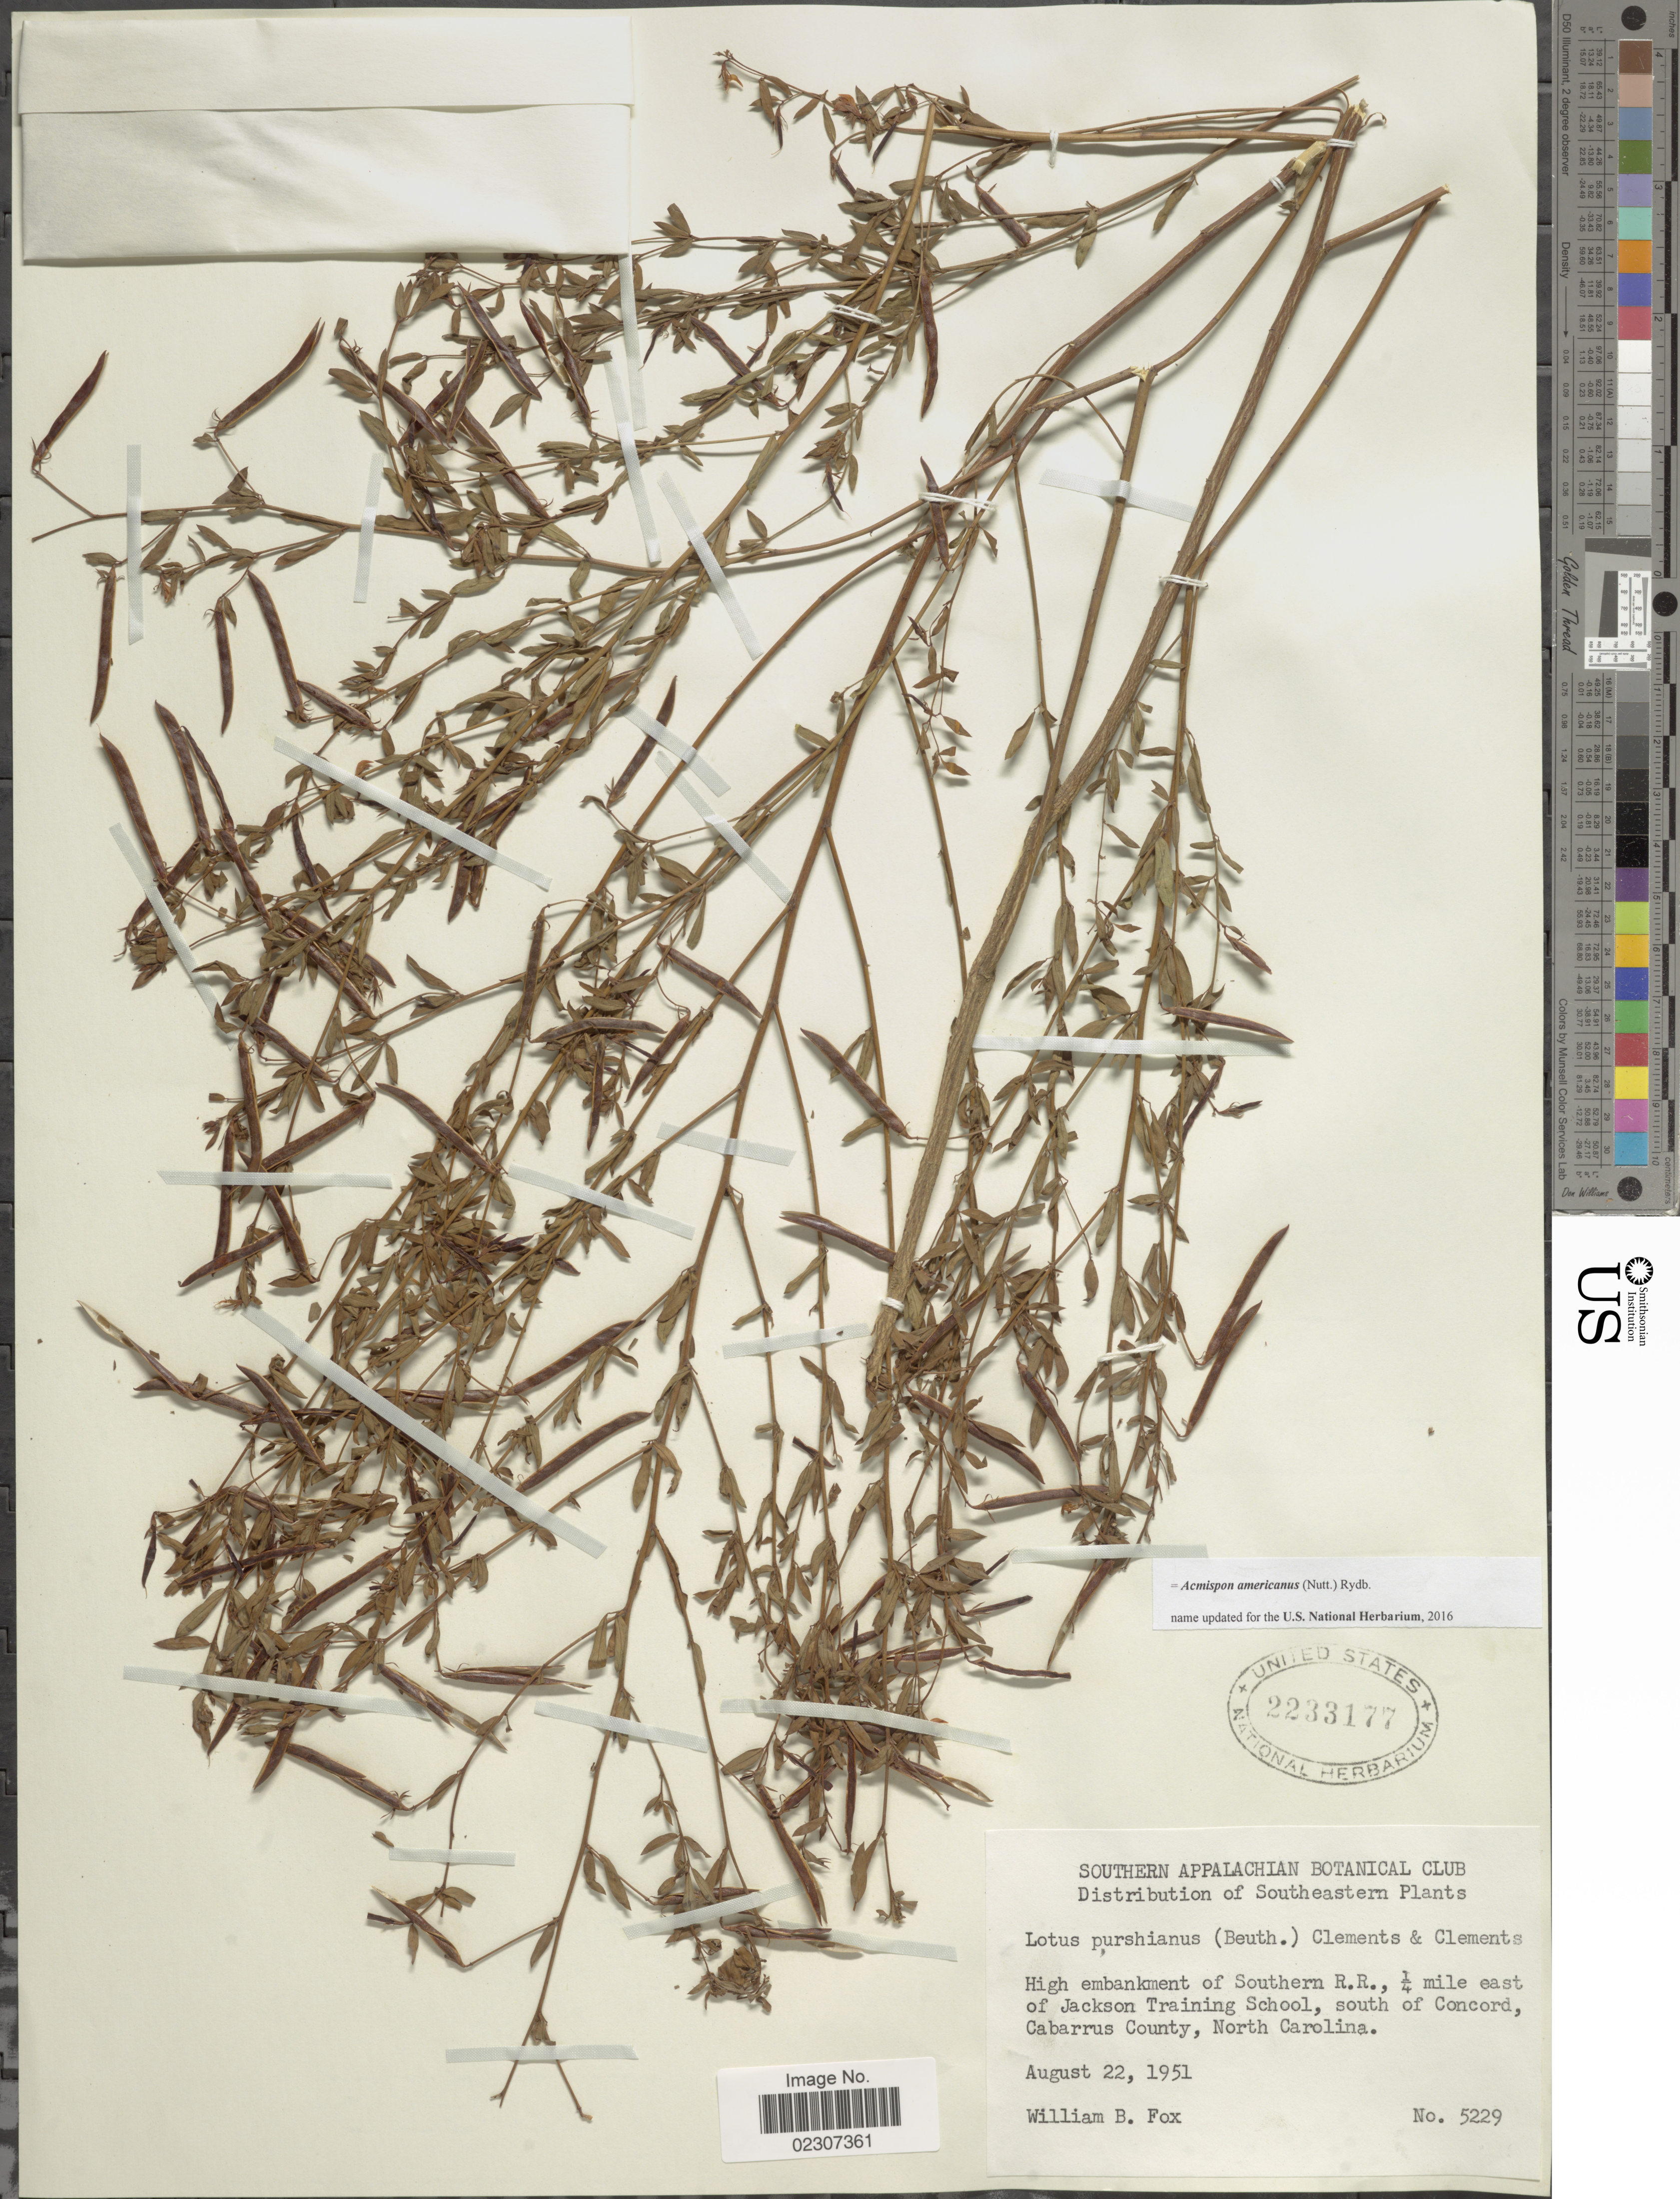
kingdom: Plantae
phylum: Tracheophyta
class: Magnoliopsida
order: Fabales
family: Fabaceae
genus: Acmispon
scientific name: Acmispon americanus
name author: (Nutt.) Rydb.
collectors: W. B. Fox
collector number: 5229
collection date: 1951-08-22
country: United States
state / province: North Carolina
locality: High embankment of Southern R. R. ¼ miles east of Jackson Training School , south of Concord Cabarrus County, North Carolina.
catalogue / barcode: US 2233177